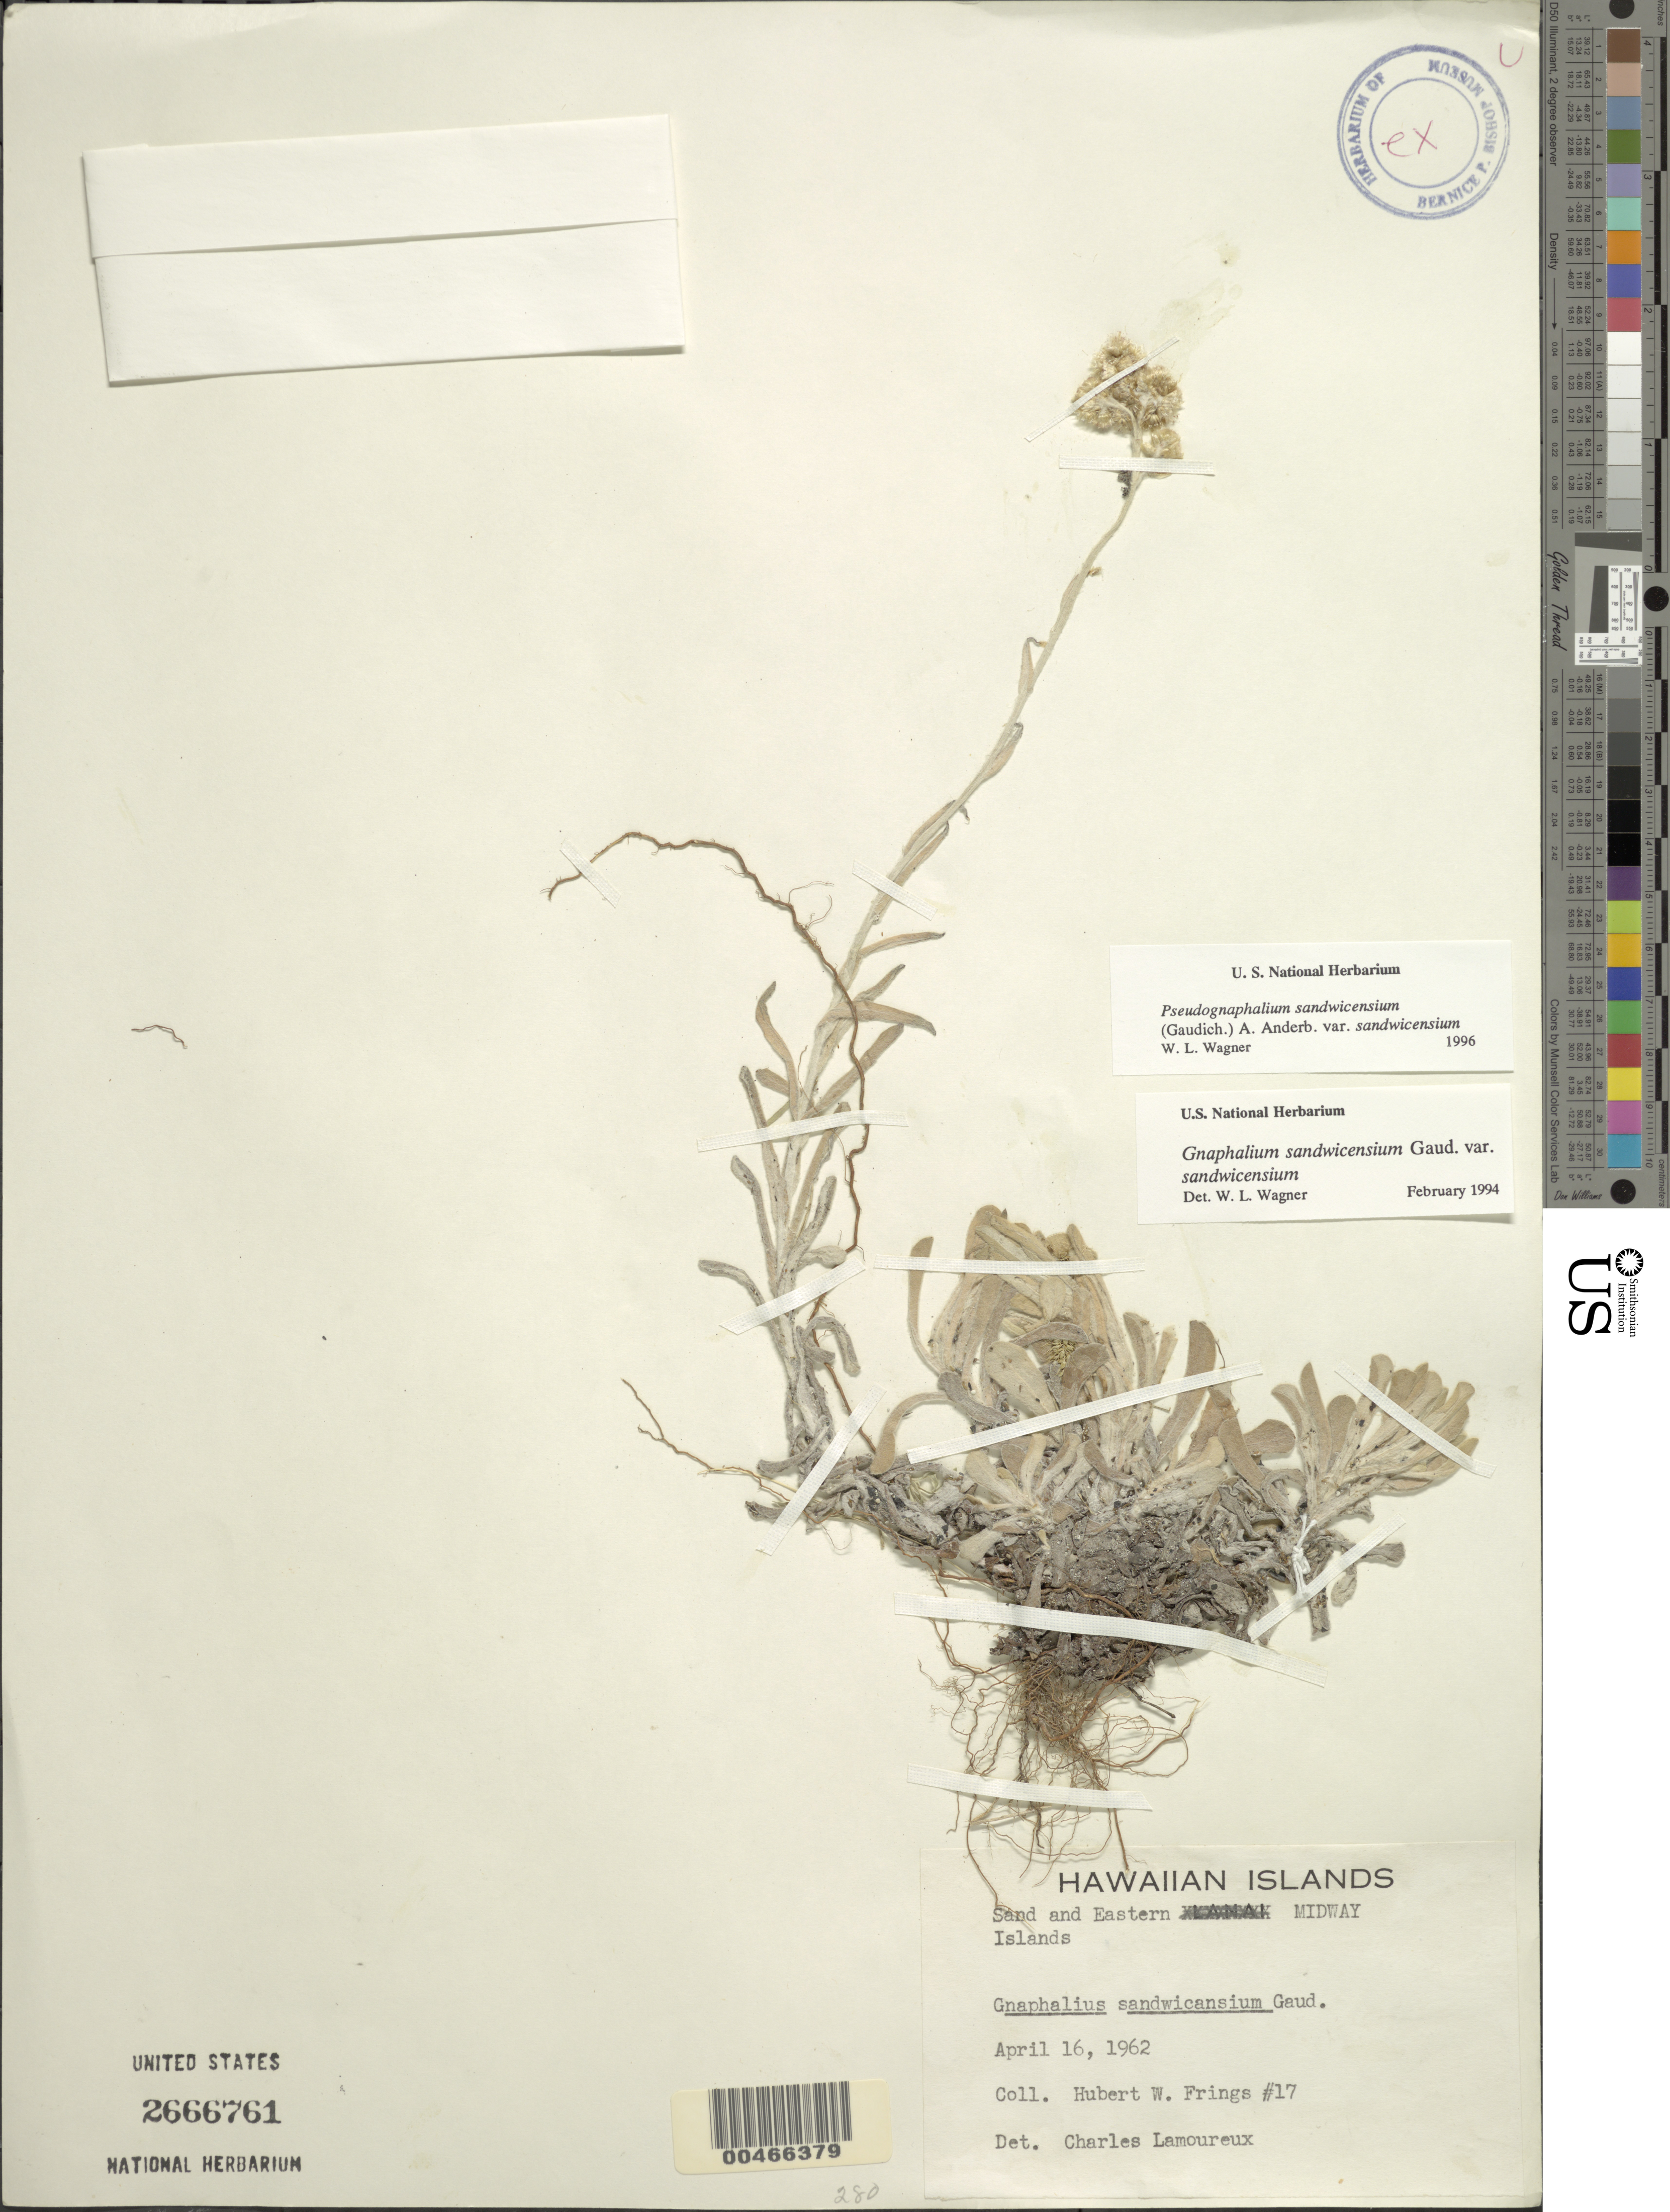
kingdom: Plantae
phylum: Tracheophyta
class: Magnoliopsida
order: Asterales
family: Asteraceae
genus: Pseudognaphalium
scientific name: Pseudognaphalium sandwicensium var. sandwicensium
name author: (Gaudich.) Anderb.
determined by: Wagner, W. L., (BOT), Smithsonian Institution - National Museum of Natural History (UNITED STATES)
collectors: H. Frings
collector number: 17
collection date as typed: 16 Apr 1962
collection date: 1962-04-16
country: U.S. Administered Pacific Islands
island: Midway Atoll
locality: Sand and Eastern Islets, Midway Islands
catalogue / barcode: US 2666761